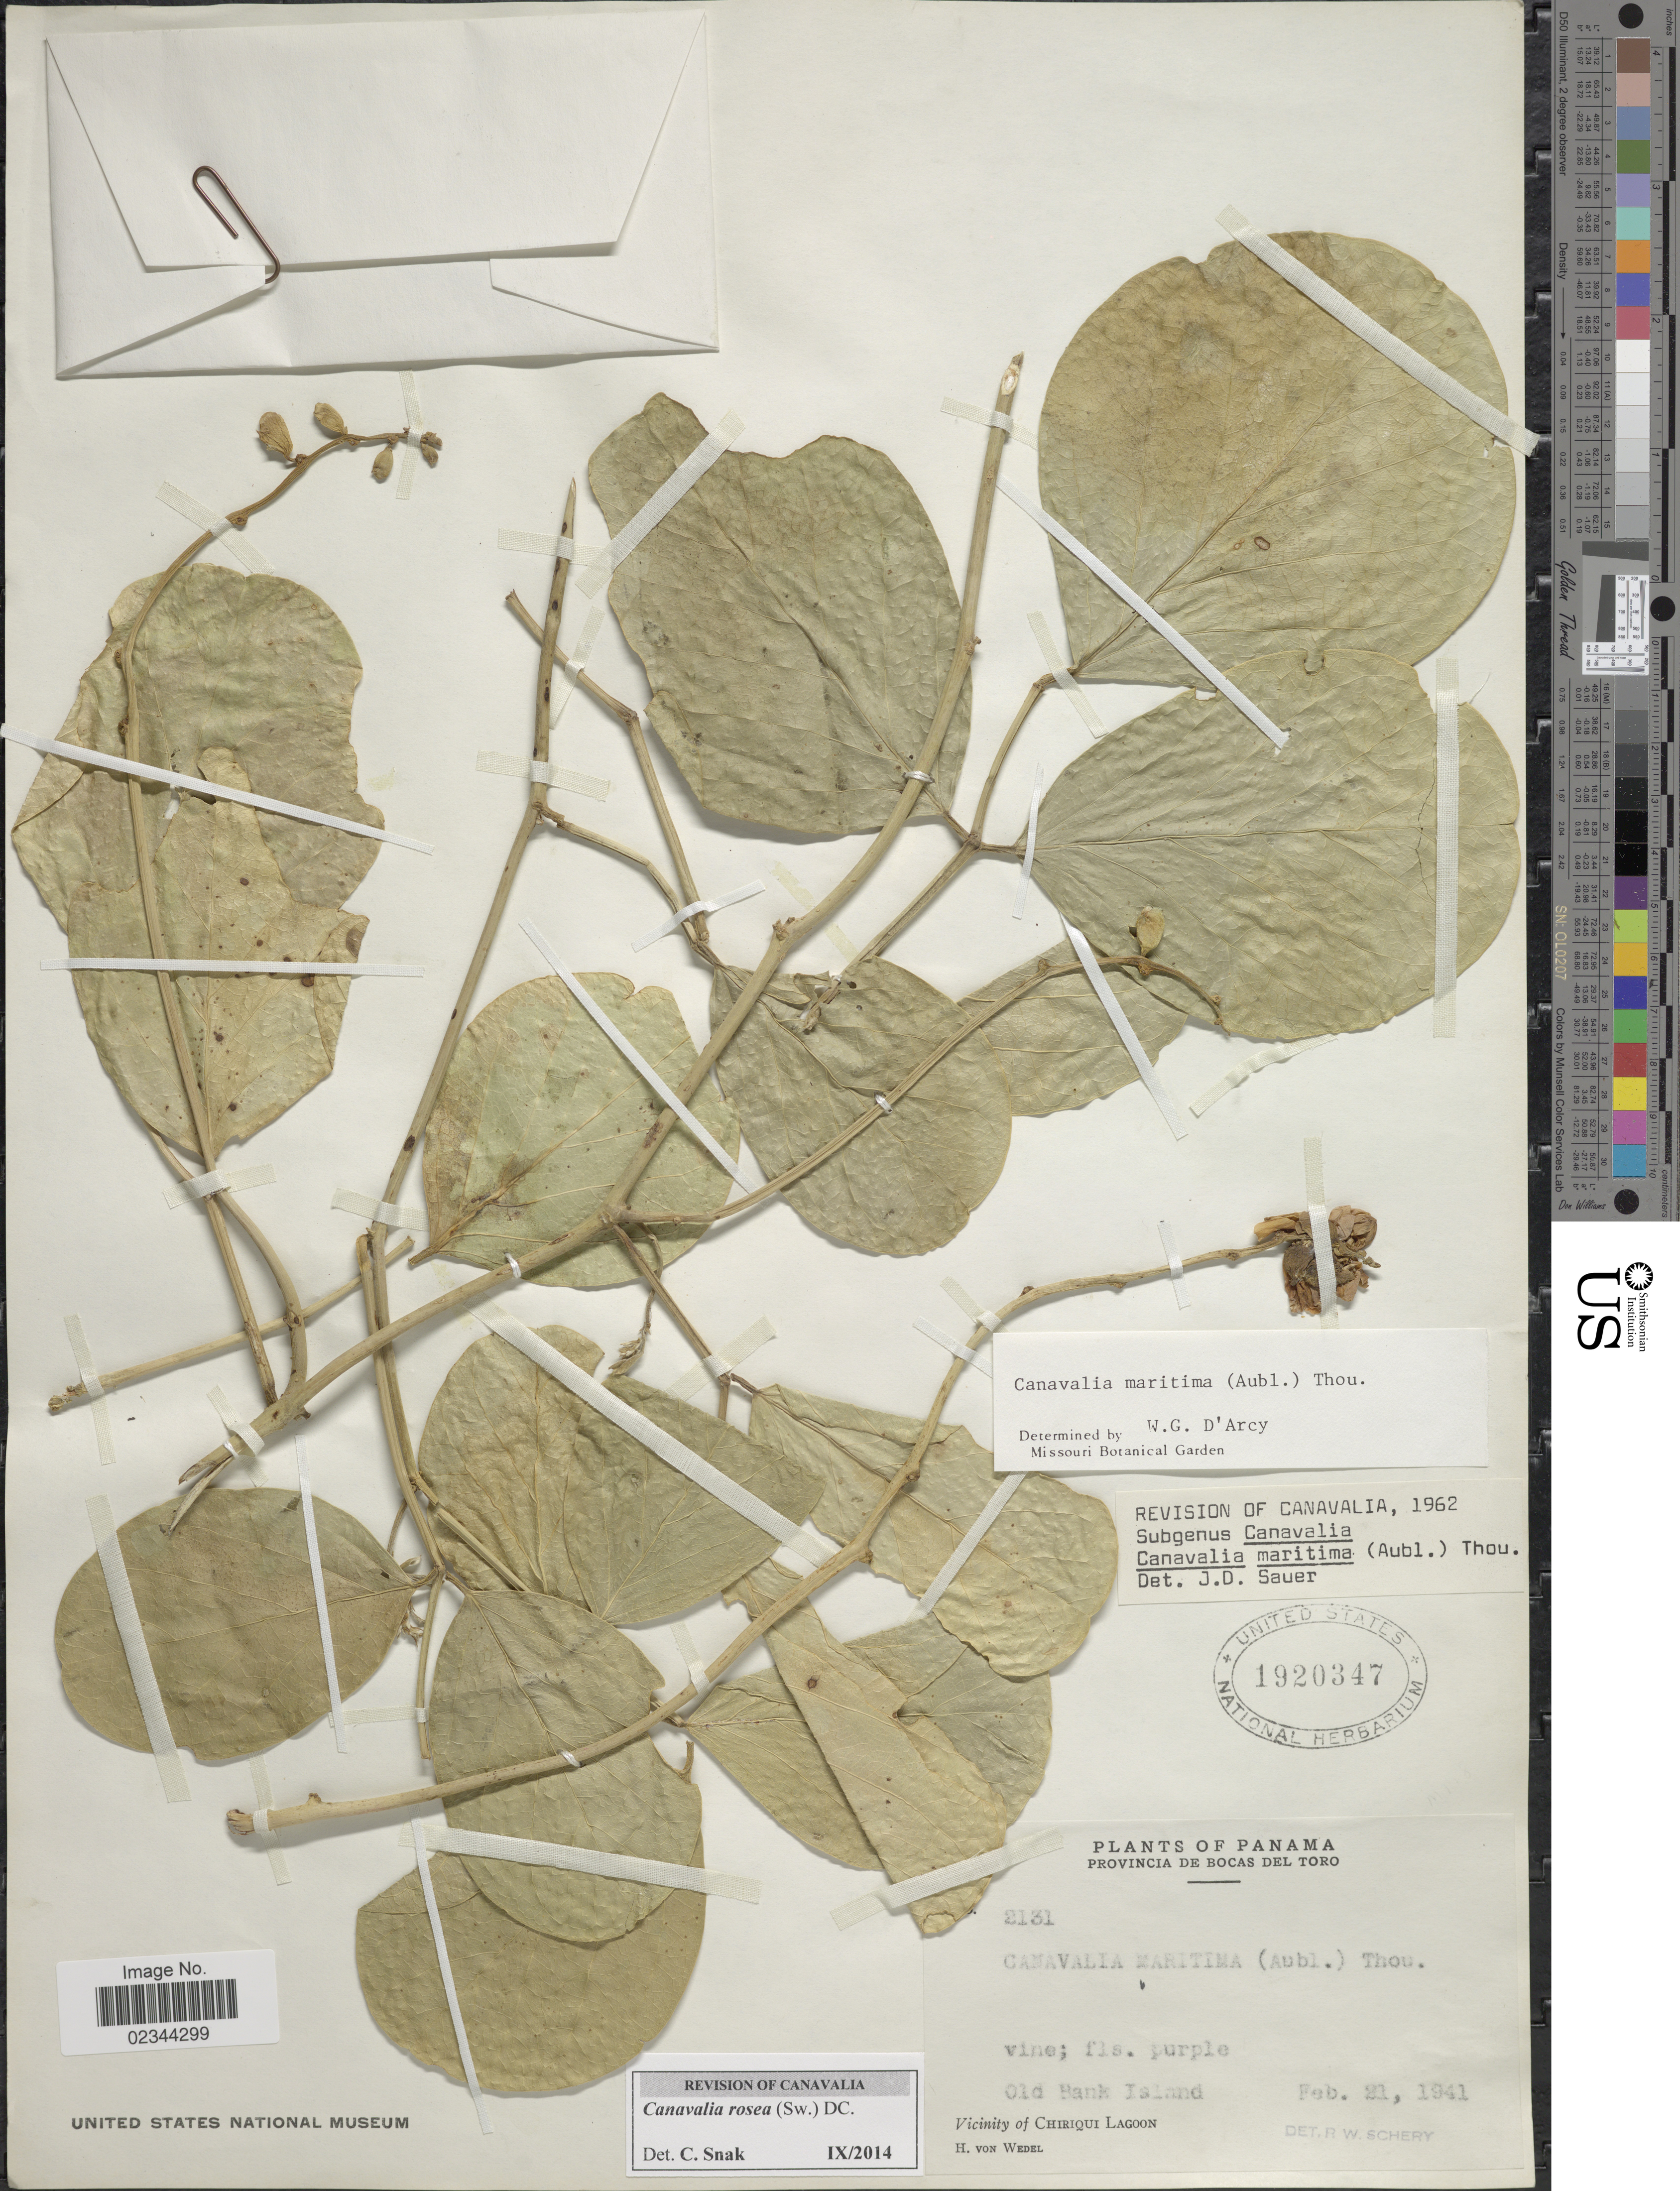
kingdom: Plantae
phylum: Tracheophyta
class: Magnoliopsida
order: Fabales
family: Fabaceae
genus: Canavalia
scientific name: Canavalia rosea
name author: (Sw.) DC.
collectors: H. von Wedel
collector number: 2131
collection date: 1941-02-21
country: Panama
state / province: Bocas del Toro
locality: Old Bank Island, Vicinity of Chiriqui Lagoon.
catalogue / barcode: US 1920347